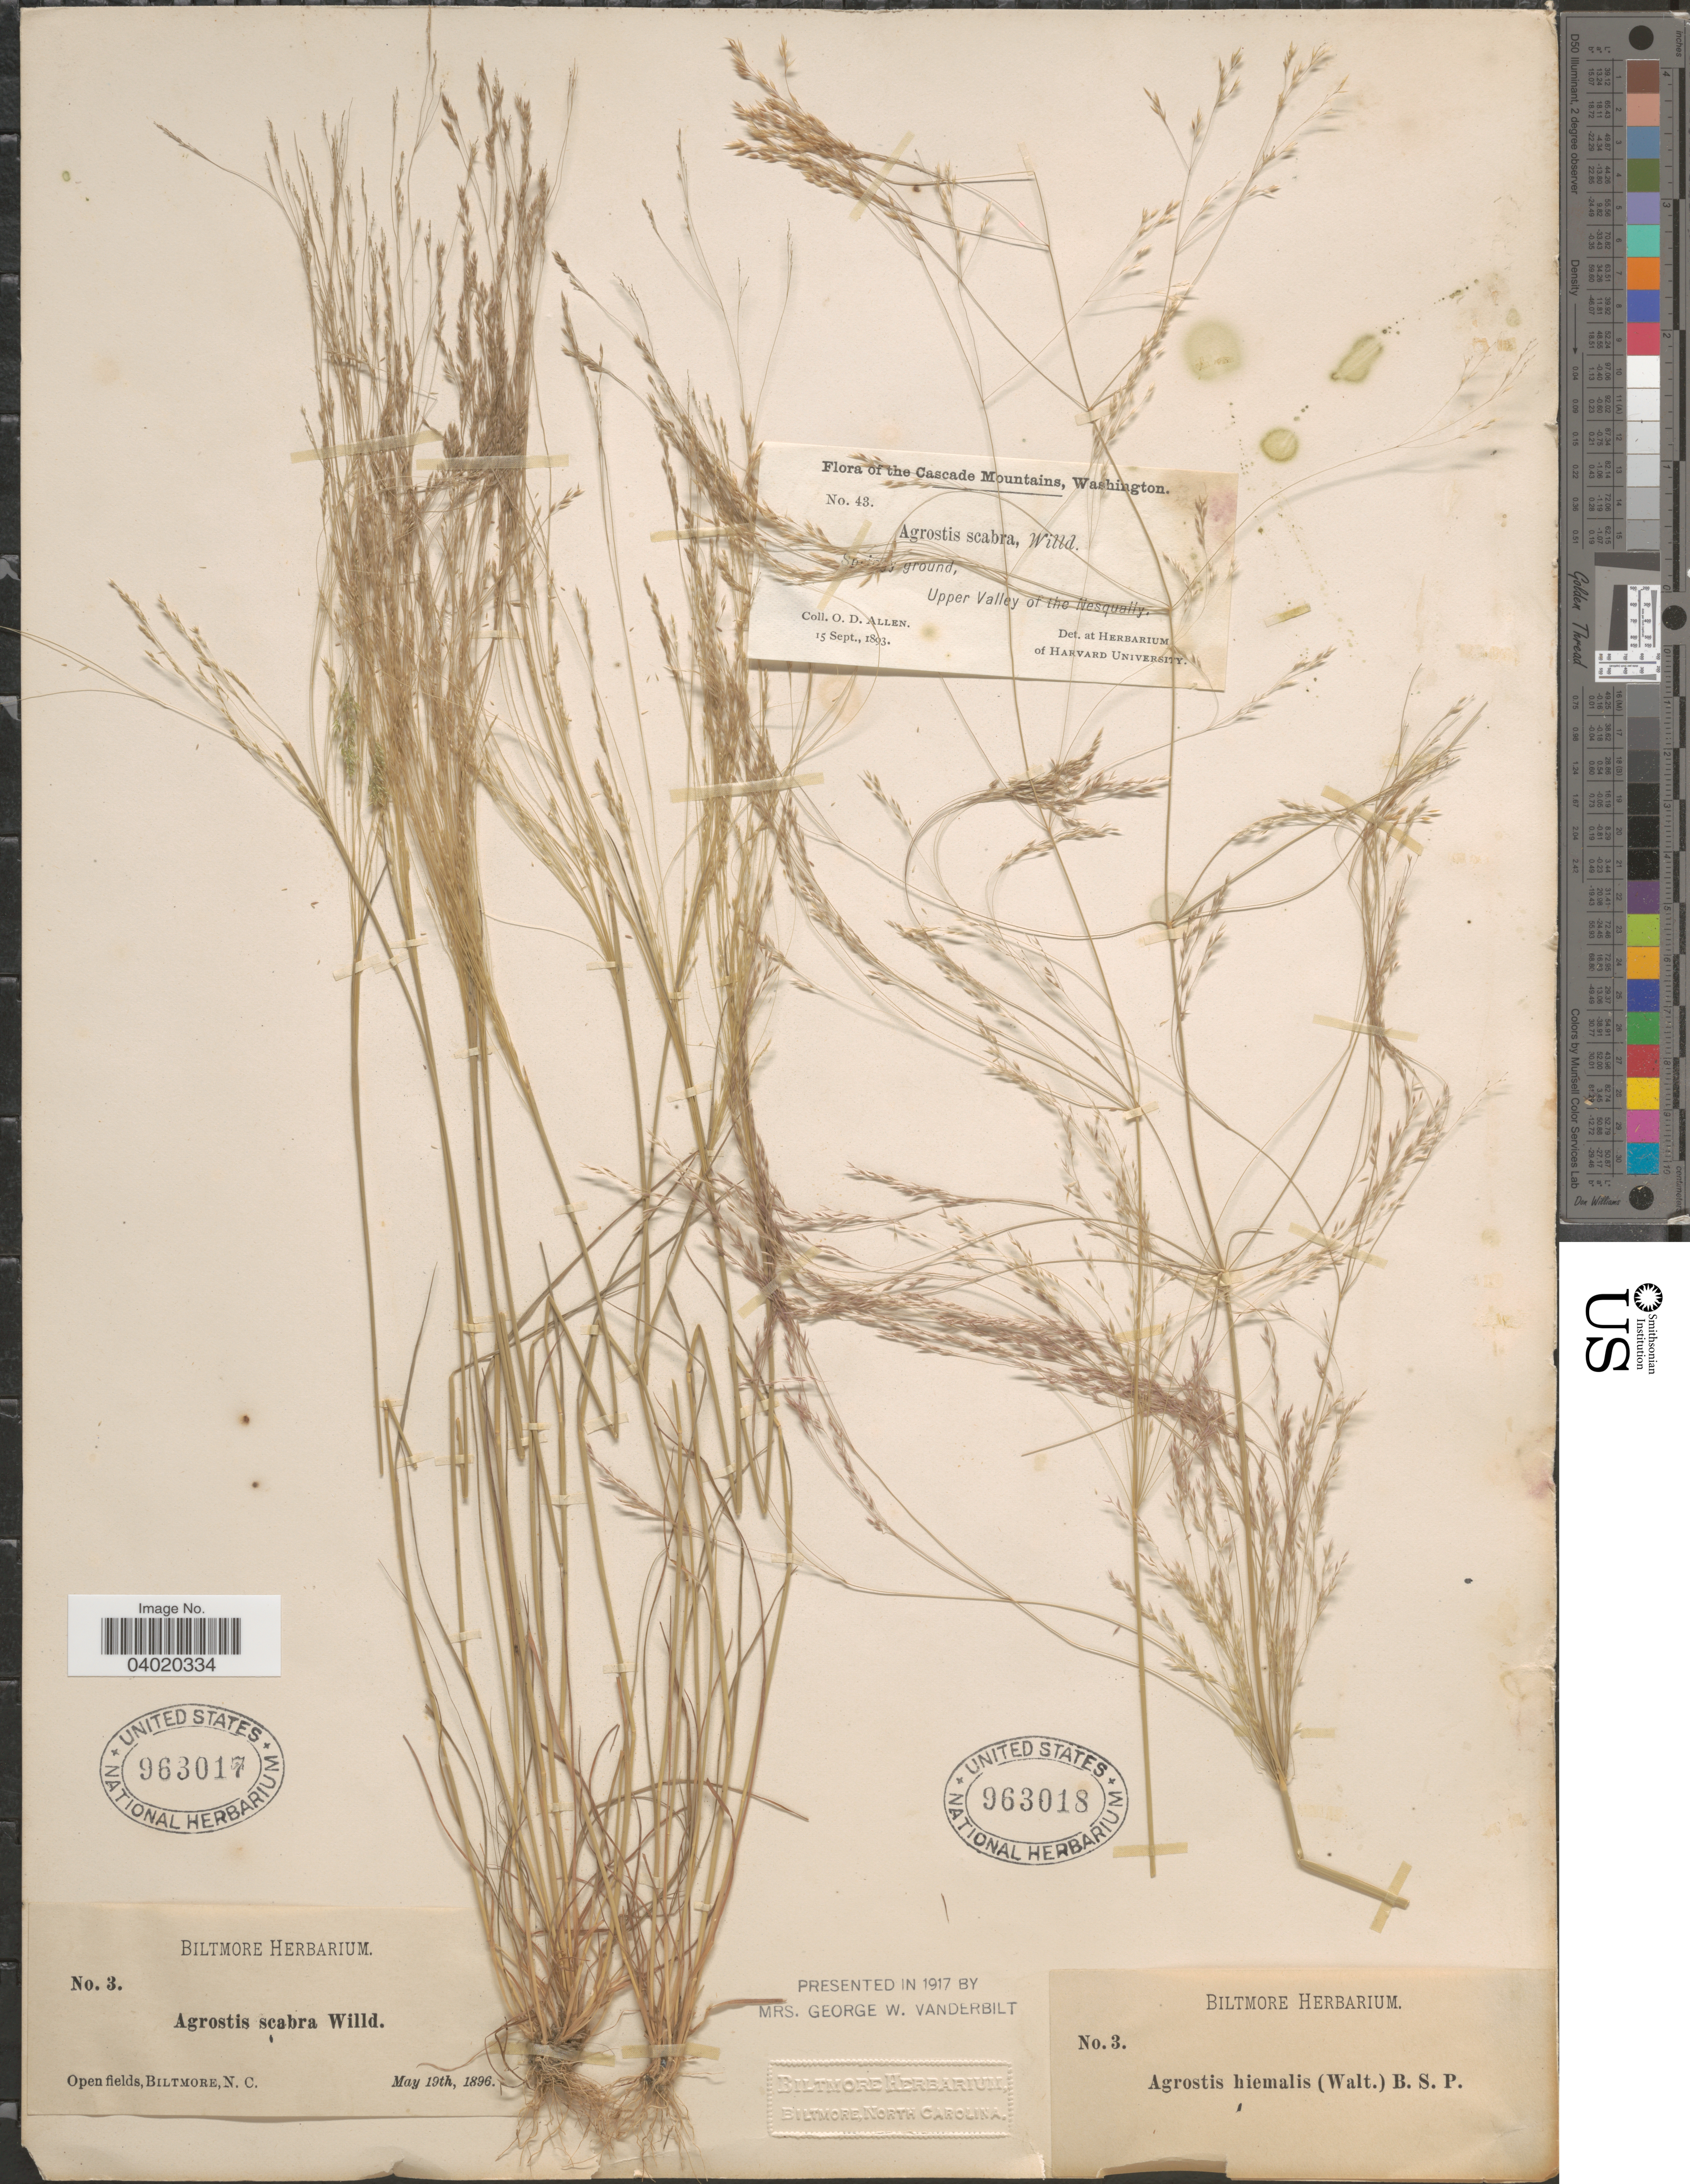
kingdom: Plantae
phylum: Tracheophyta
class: Liliopsida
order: Poales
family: Poaceae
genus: Agrostis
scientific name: Agrostis hyemalis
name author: (Walter) Britton et al.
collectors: ex herb. Biltmore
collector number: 3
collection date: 1896-05-19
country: United States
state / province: North Carolina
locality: Biltmore.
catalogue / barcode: US 963017